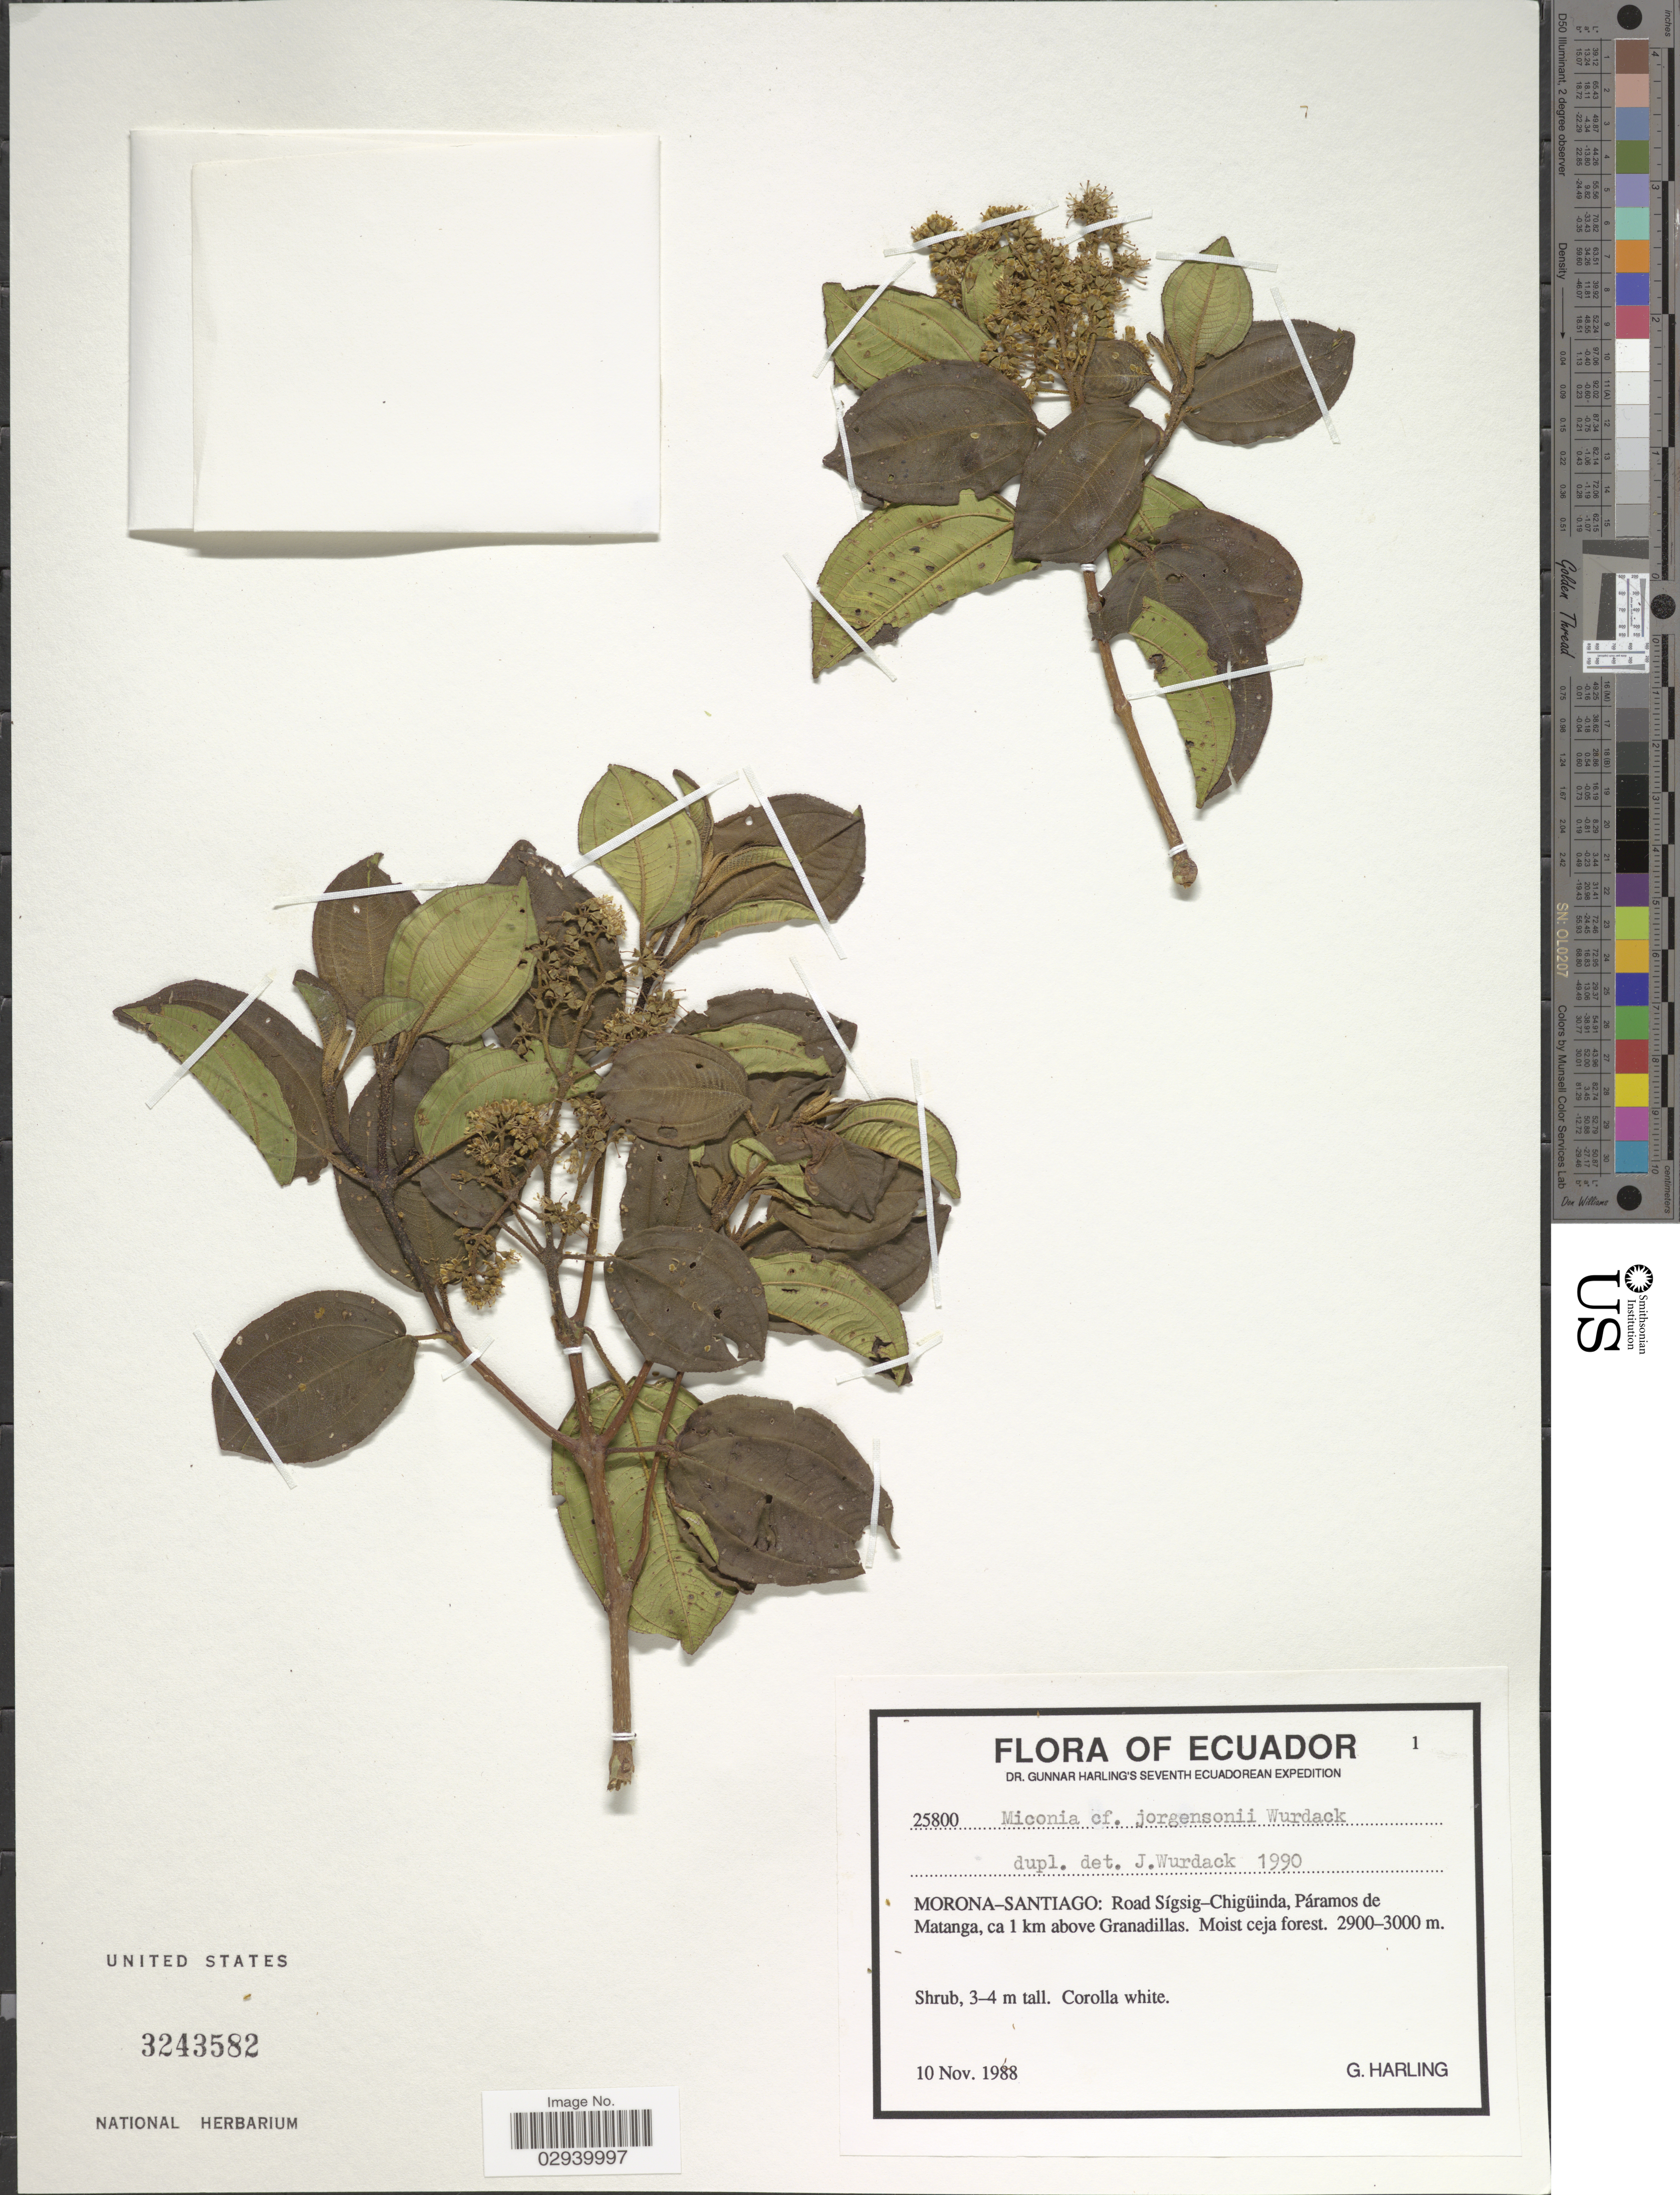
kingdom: Plantae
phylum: Tracheophyta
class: Magnoliopsida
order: Myrtales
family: Melastomataceae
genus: Miconia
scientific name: Miconia jorgensenii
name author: Wurdack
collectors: G. Harling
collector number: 25800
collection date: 1988-11-10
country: Ecuador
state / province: Morona-Santiago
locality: Road Sígsig-Chigüinda, Páramos de Matanga, ca 1 km above Granadillas.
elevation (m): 2900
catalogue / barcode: US 3243582